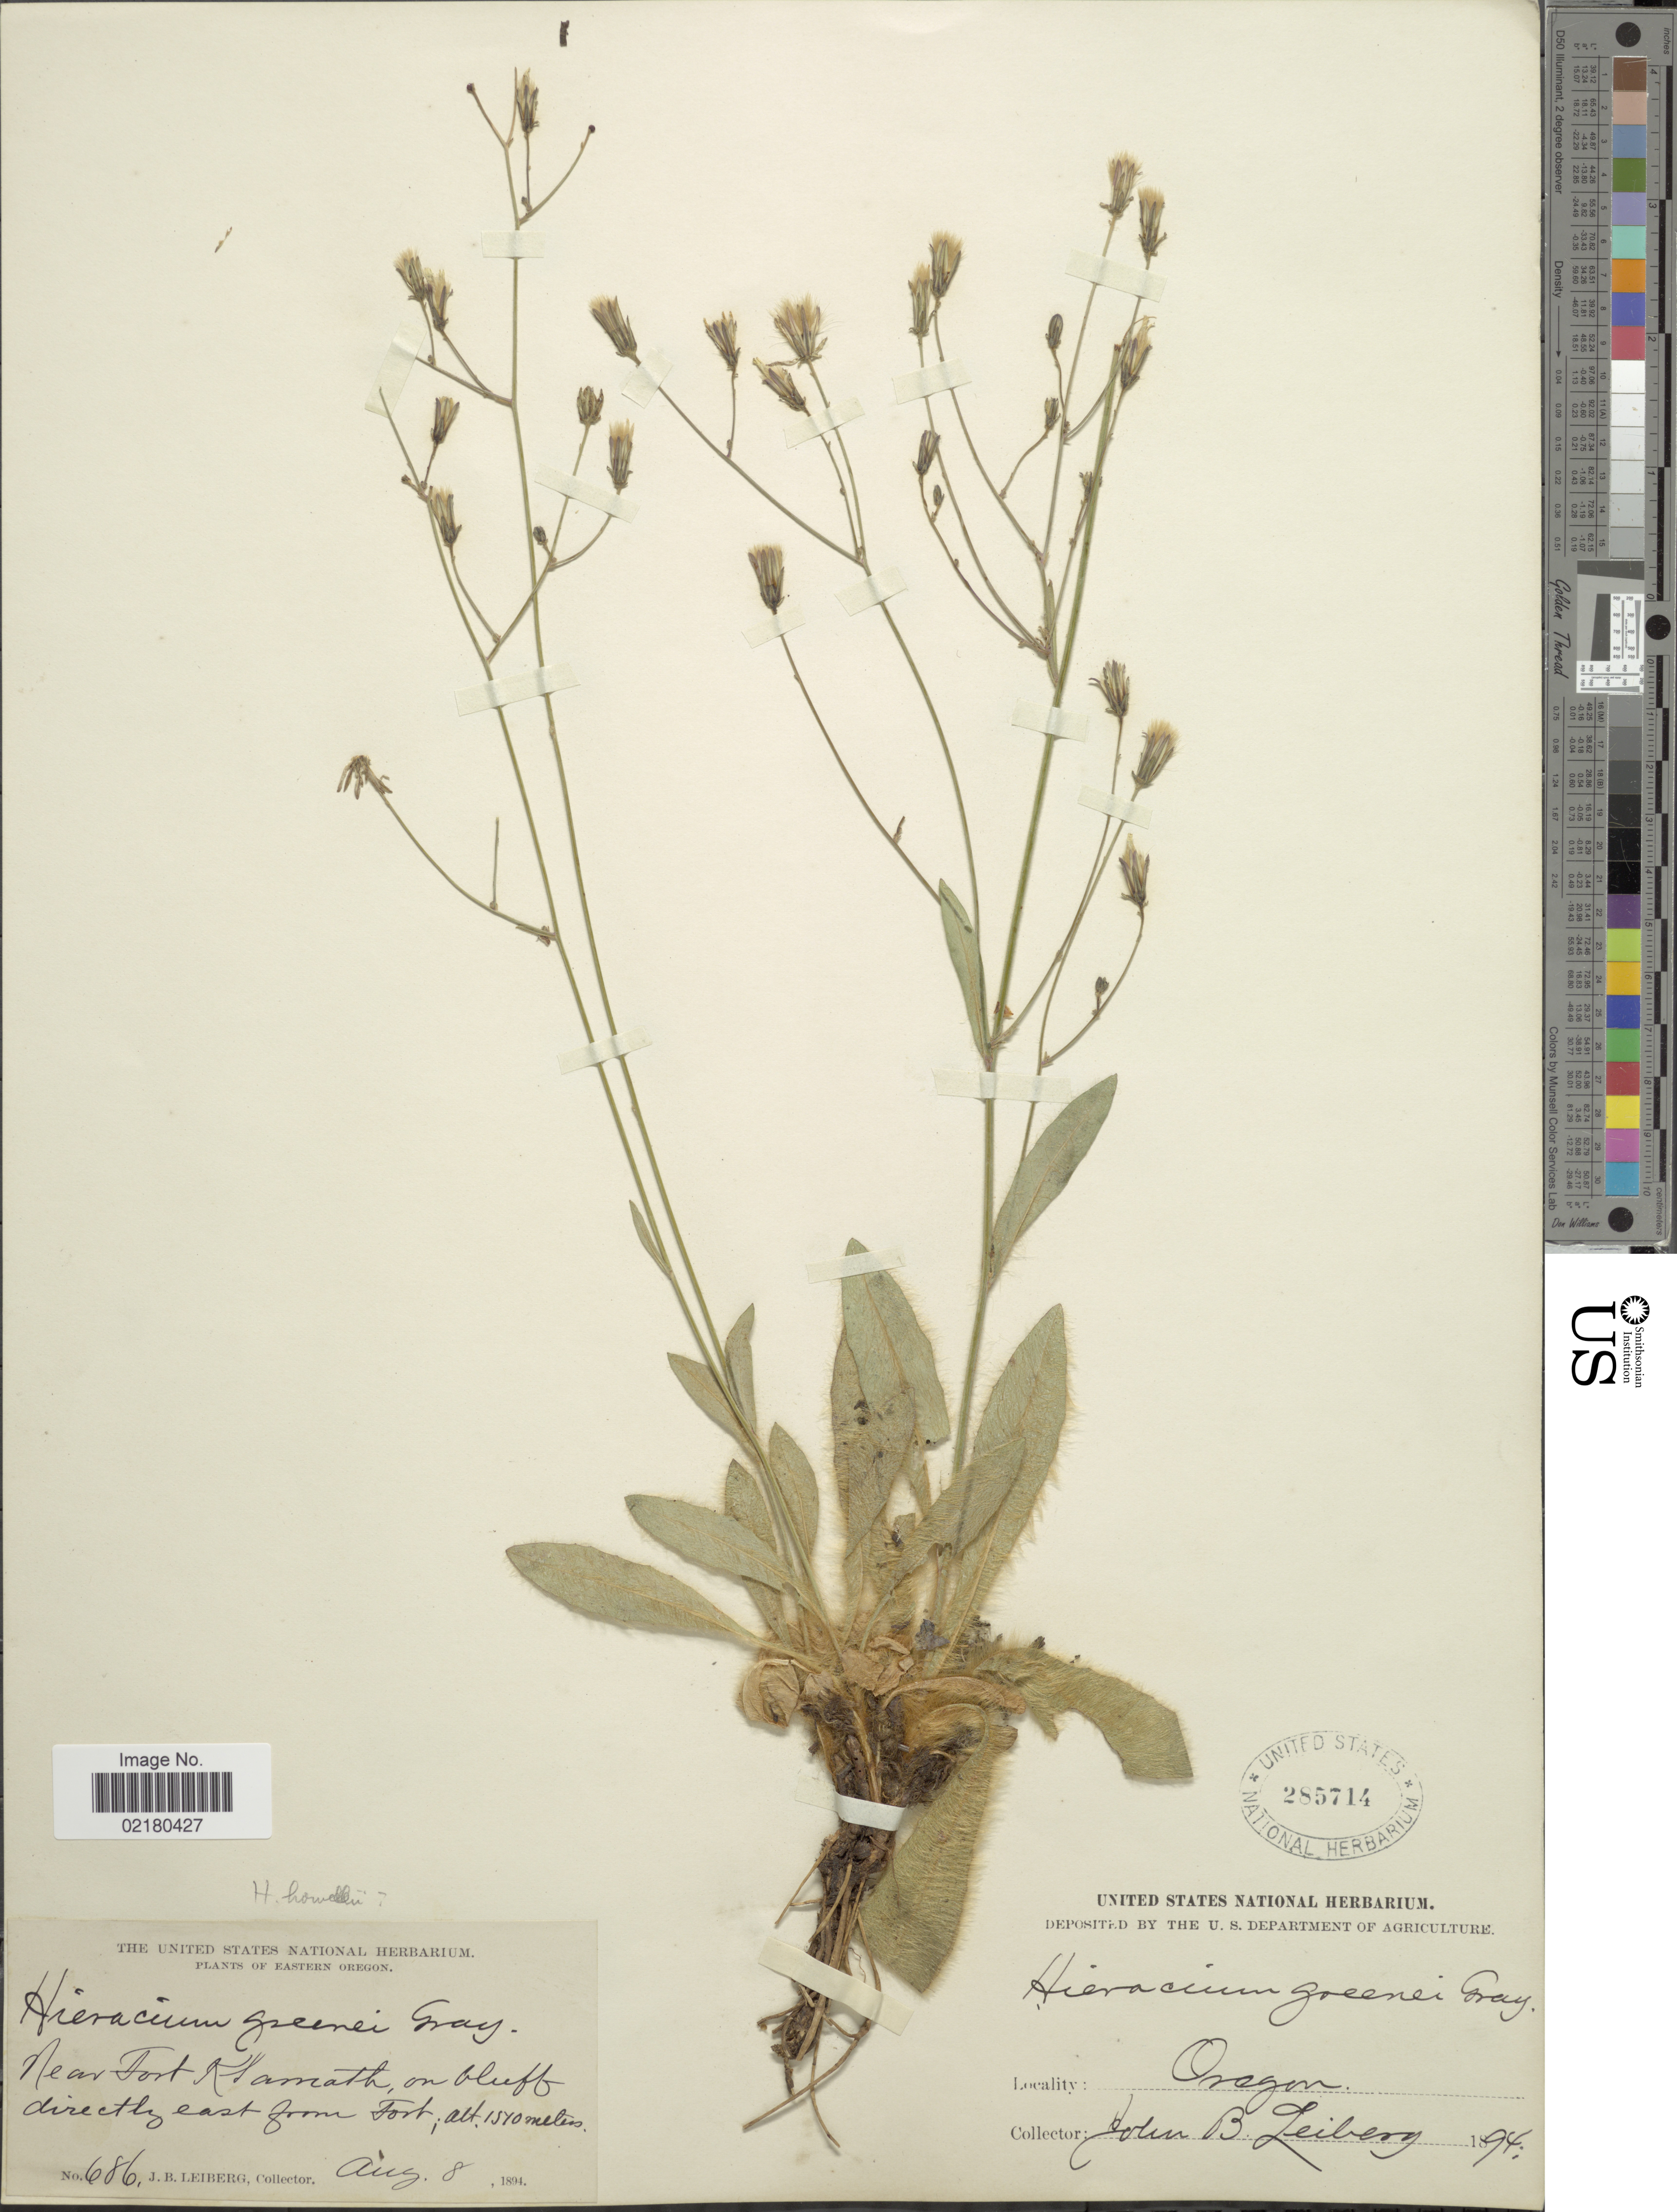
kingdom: Plantae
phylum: Tracheophyta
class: Magnoliopsida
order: Asterales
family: Asteraceae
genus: Hieracium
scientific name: Hieracium howellii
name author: A. Gray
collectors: J. B. Leiberg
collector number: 686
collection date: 1894-08-08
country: United States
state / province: Oregon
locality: Eastern Oregon, near Fort Klamath on bluff directly east from fort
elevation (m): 1540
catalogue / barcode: US 285714